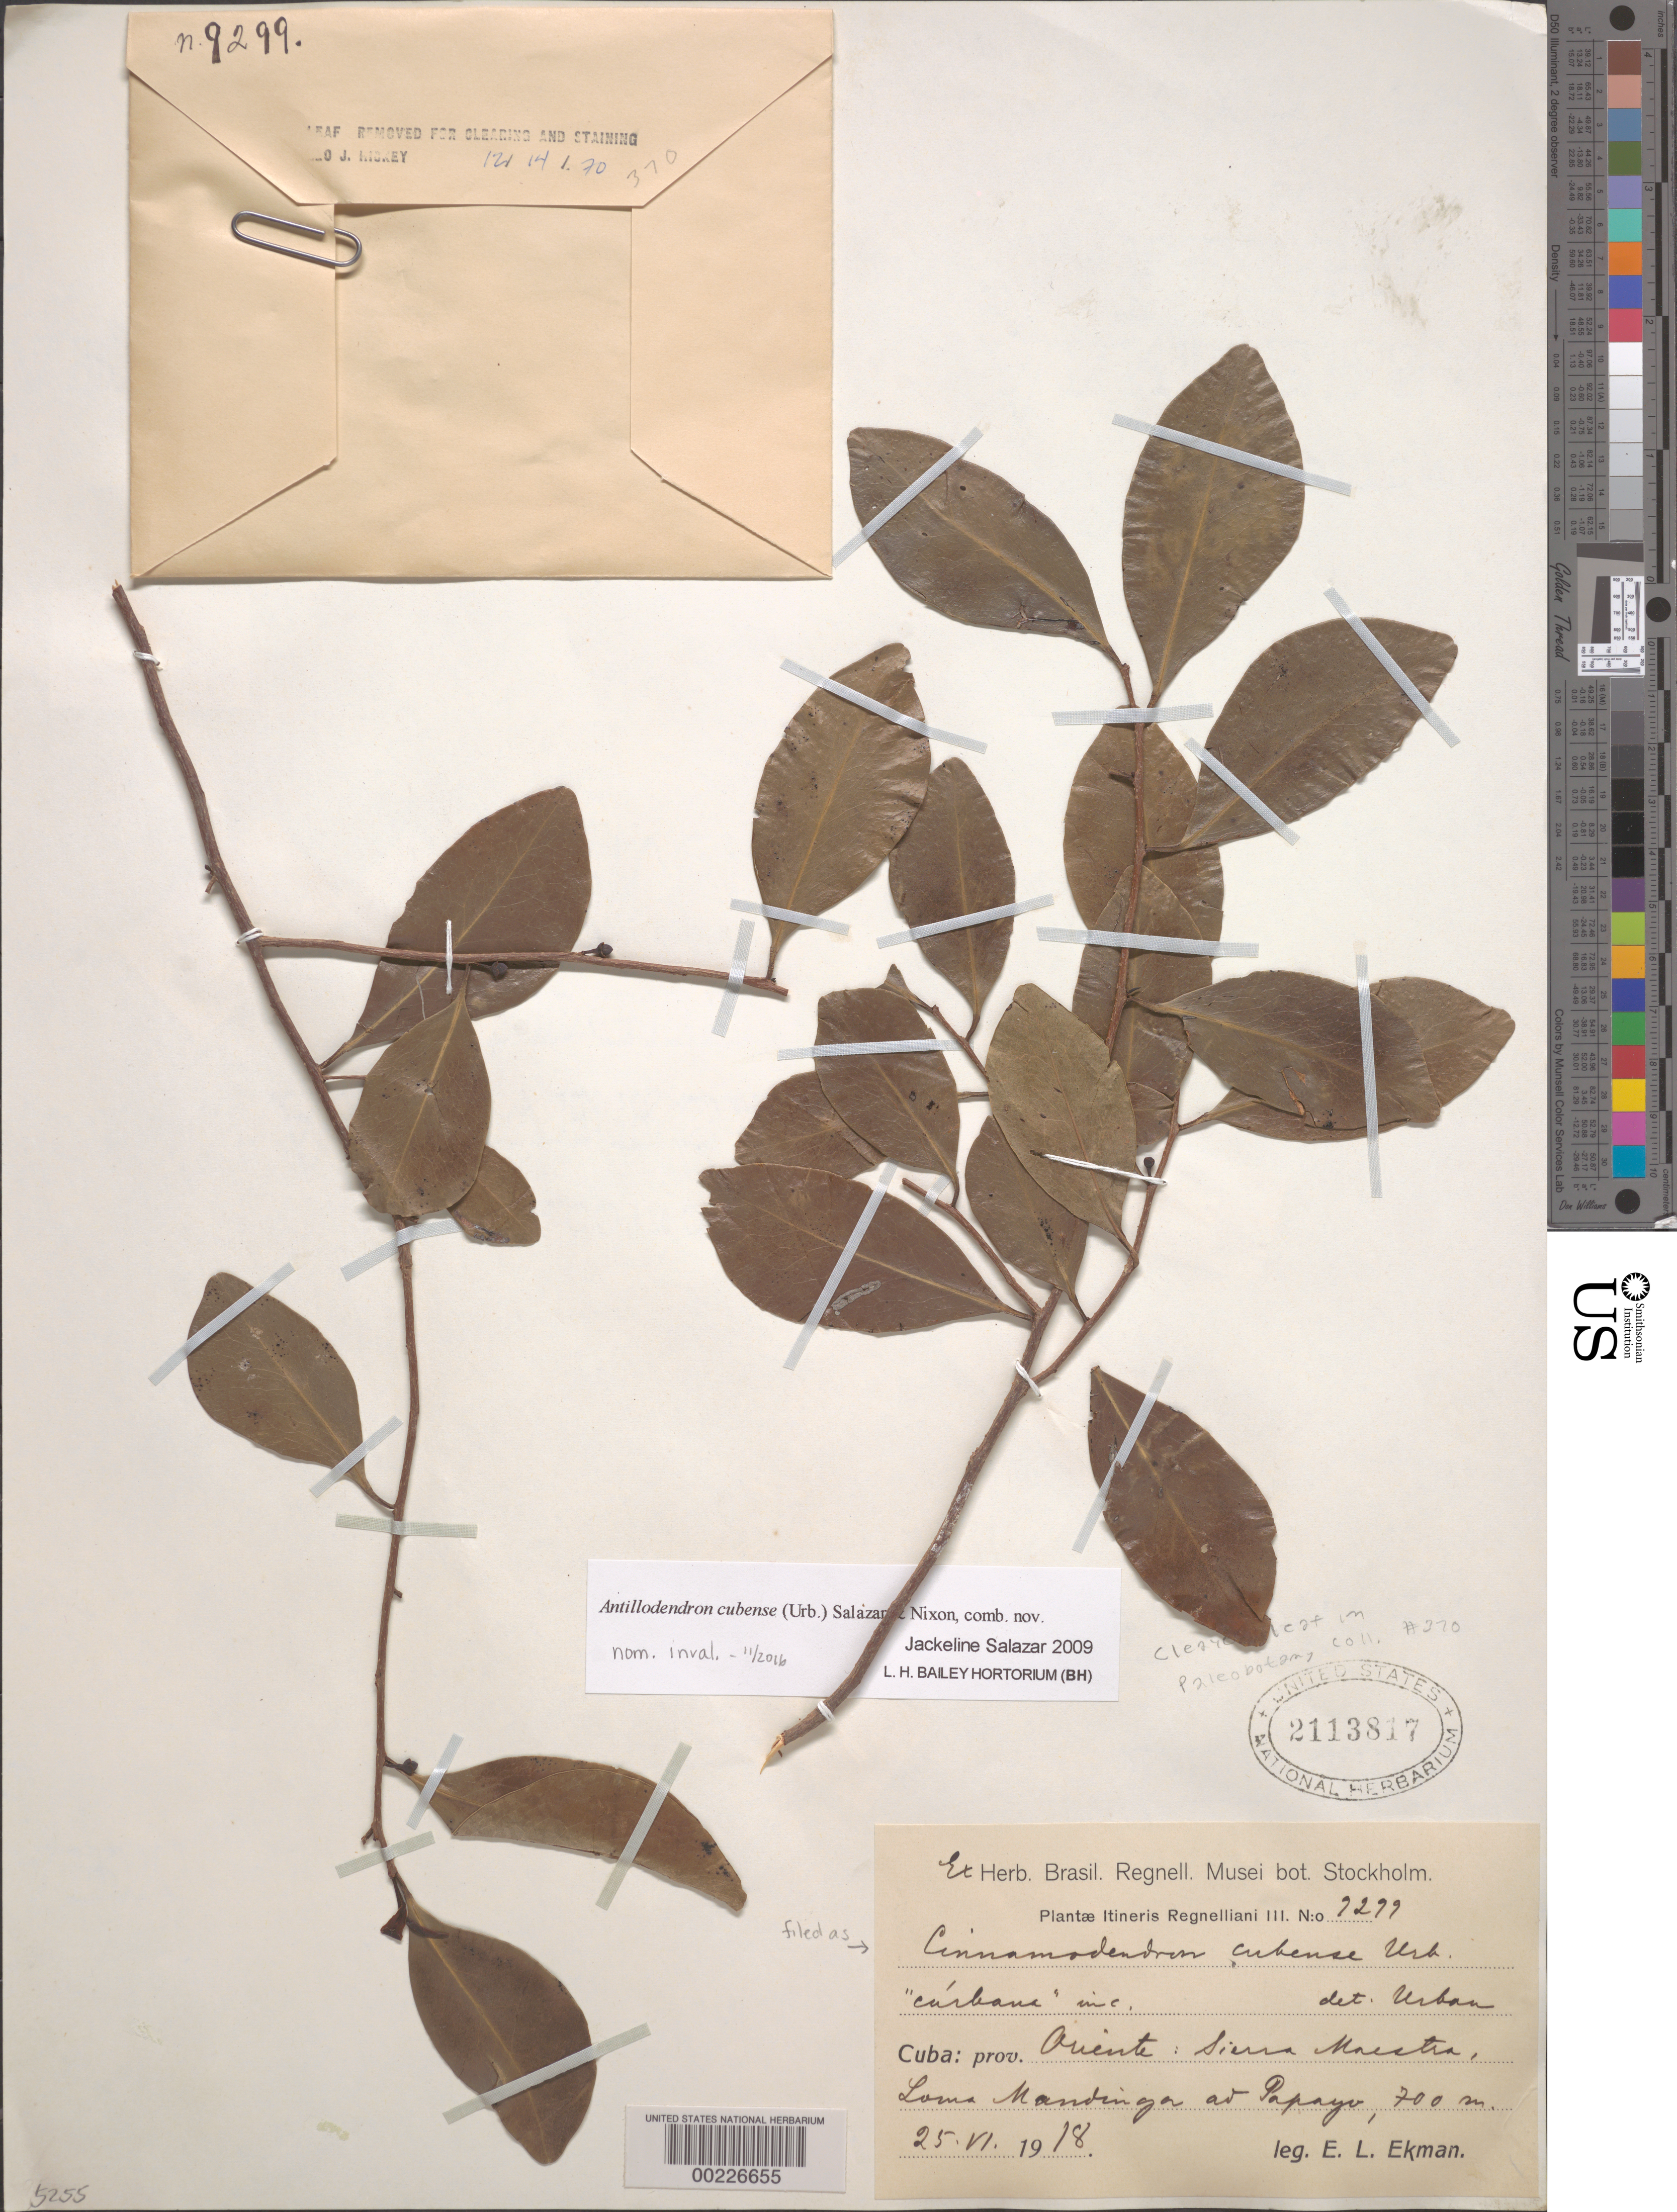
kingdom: Plantae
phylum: Tracheophyta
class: Magnoliopsida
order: Canellales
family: Canellaceae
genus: Cinnamodendron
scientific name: Cinnamodendron cubense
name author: Urb.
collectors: E. L. Ekman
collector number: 9299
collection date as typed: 25 Jun 1918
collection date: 1918-06-25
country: Cuba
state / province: Oriente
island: Greater Antilles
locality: Sierra maestra, loma mandinga ao papayo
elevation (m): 700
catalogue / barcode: US 2113817